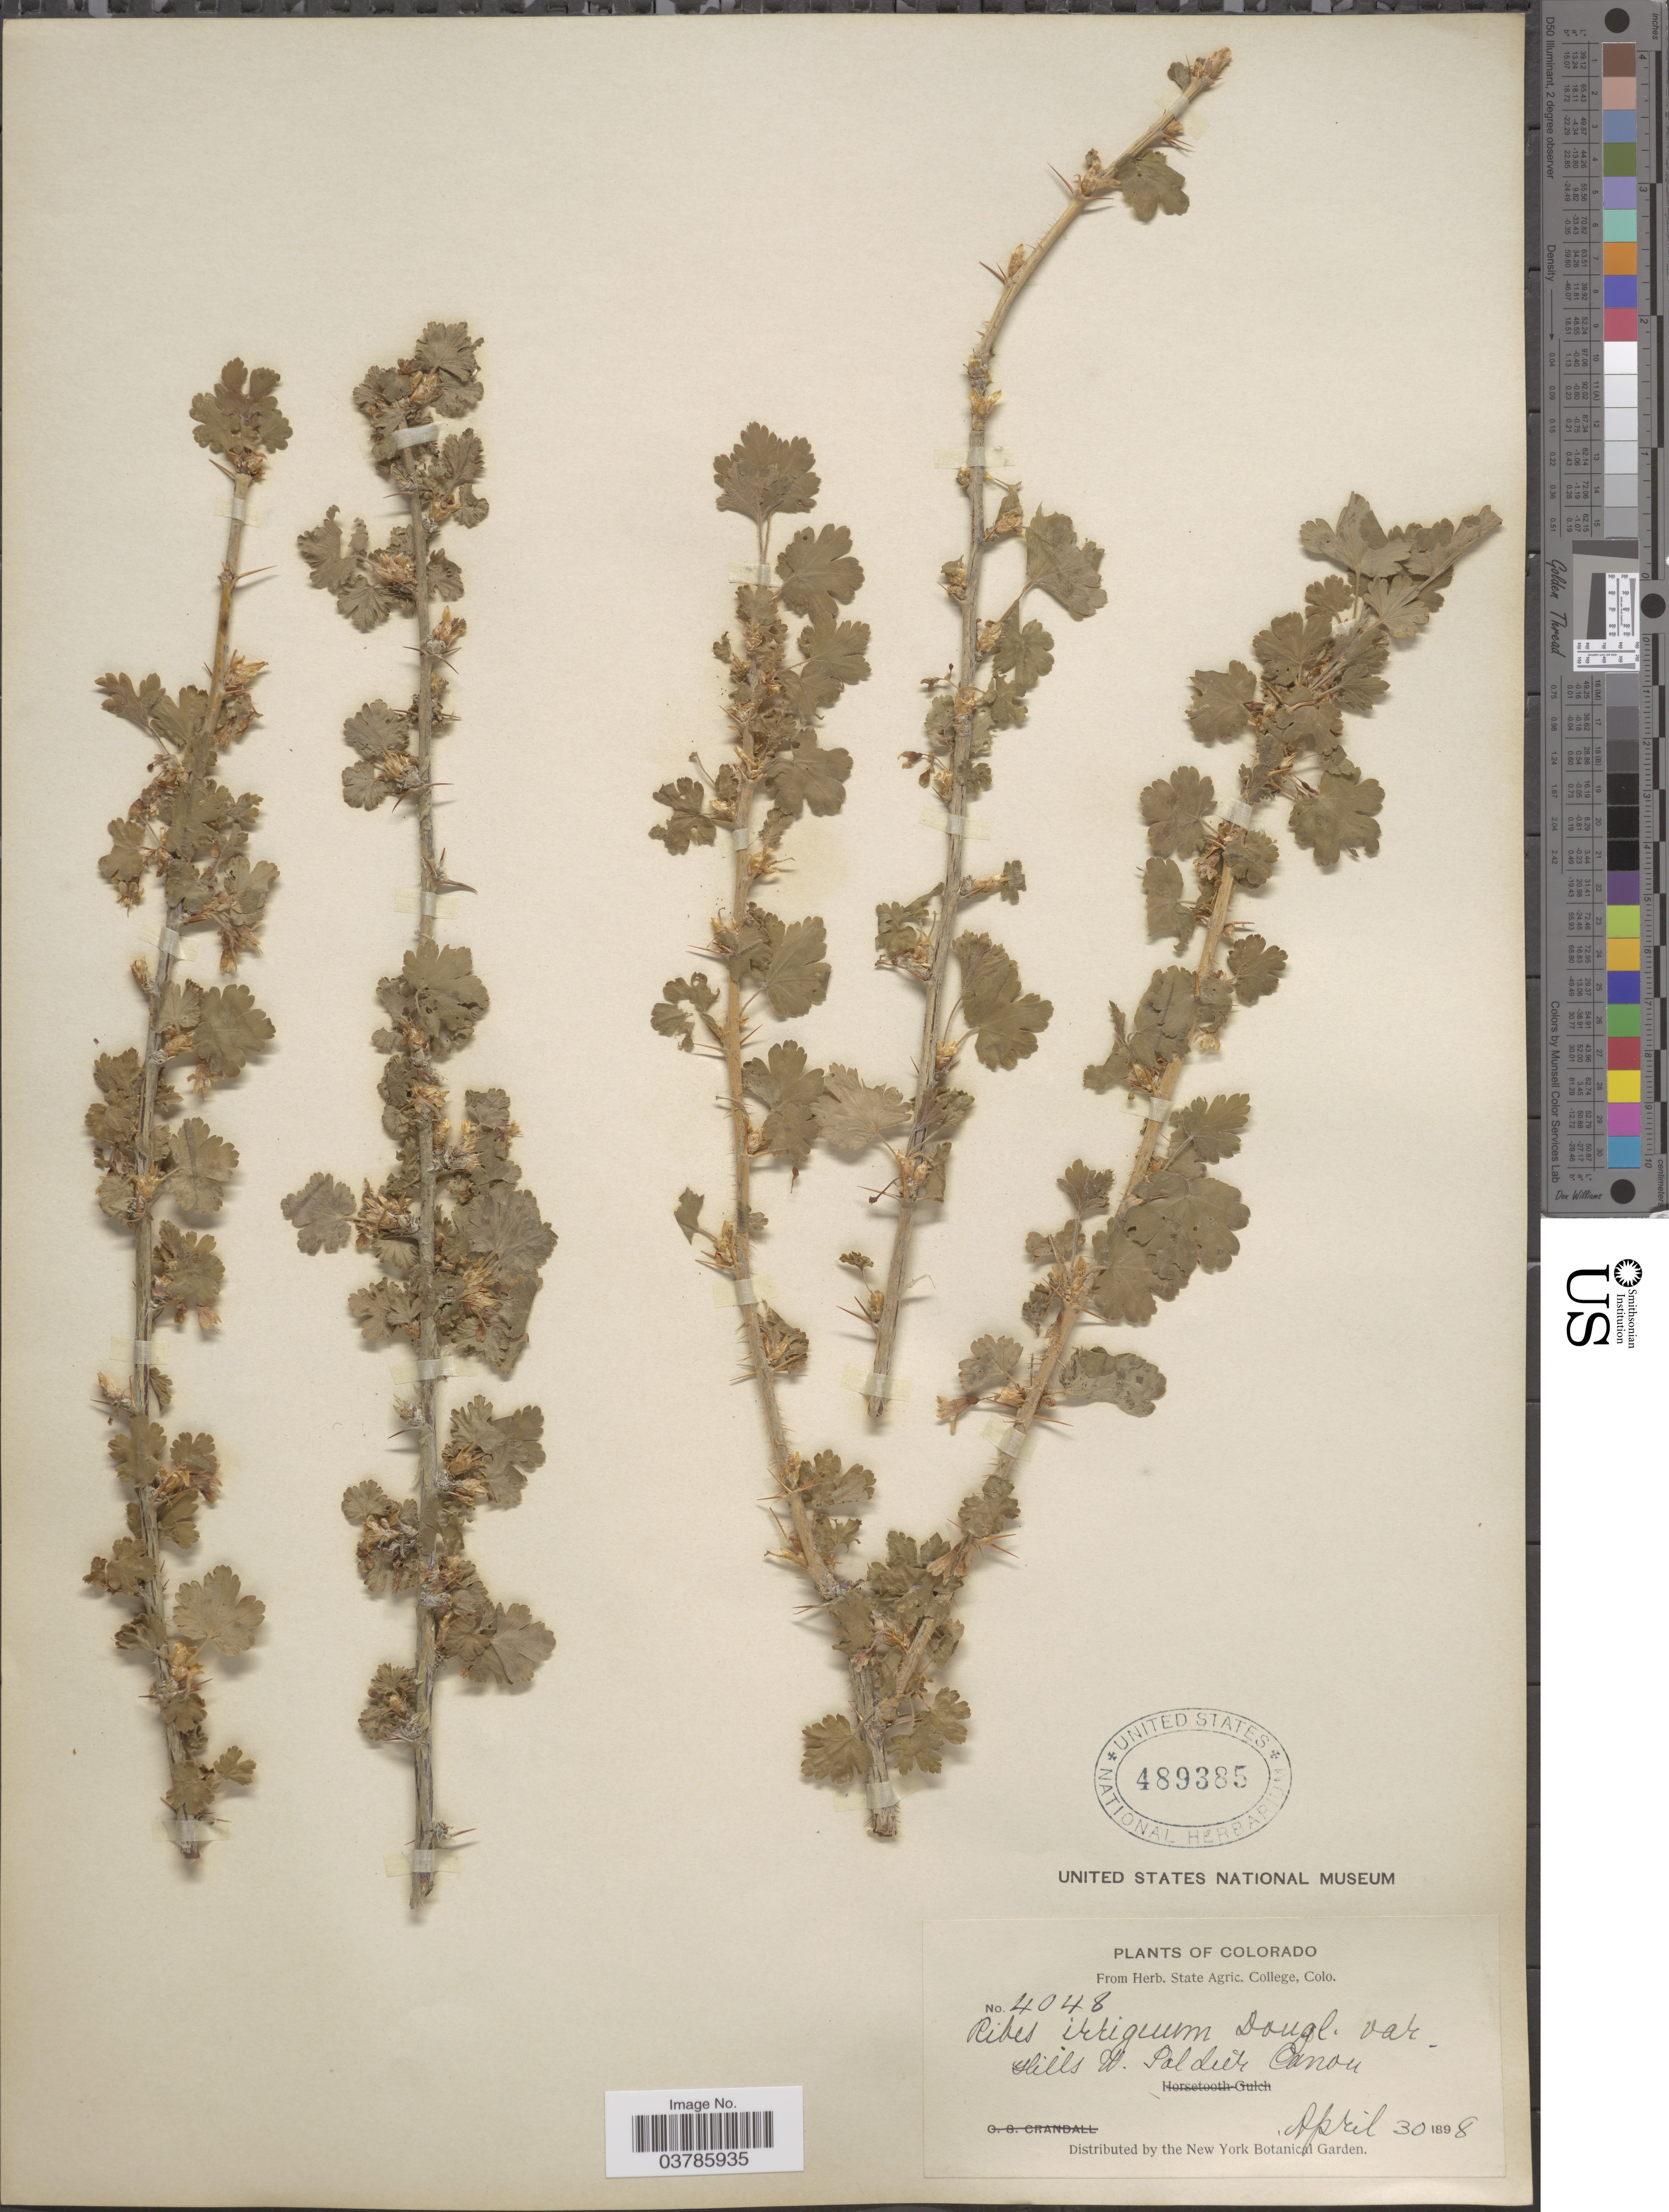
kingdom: Plantae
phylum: Tracheophyta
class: Magnoliopsida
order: Saxifragales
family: Grossulariaceae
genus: Ribes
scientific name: Ribes inerme var. inerme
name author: Rydb.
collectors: ex herb. State Agric. College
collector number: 4048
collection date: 1898-04-30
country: United States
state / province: Colorado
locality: Hills W. Poldier Canon.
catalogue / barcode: US 489385